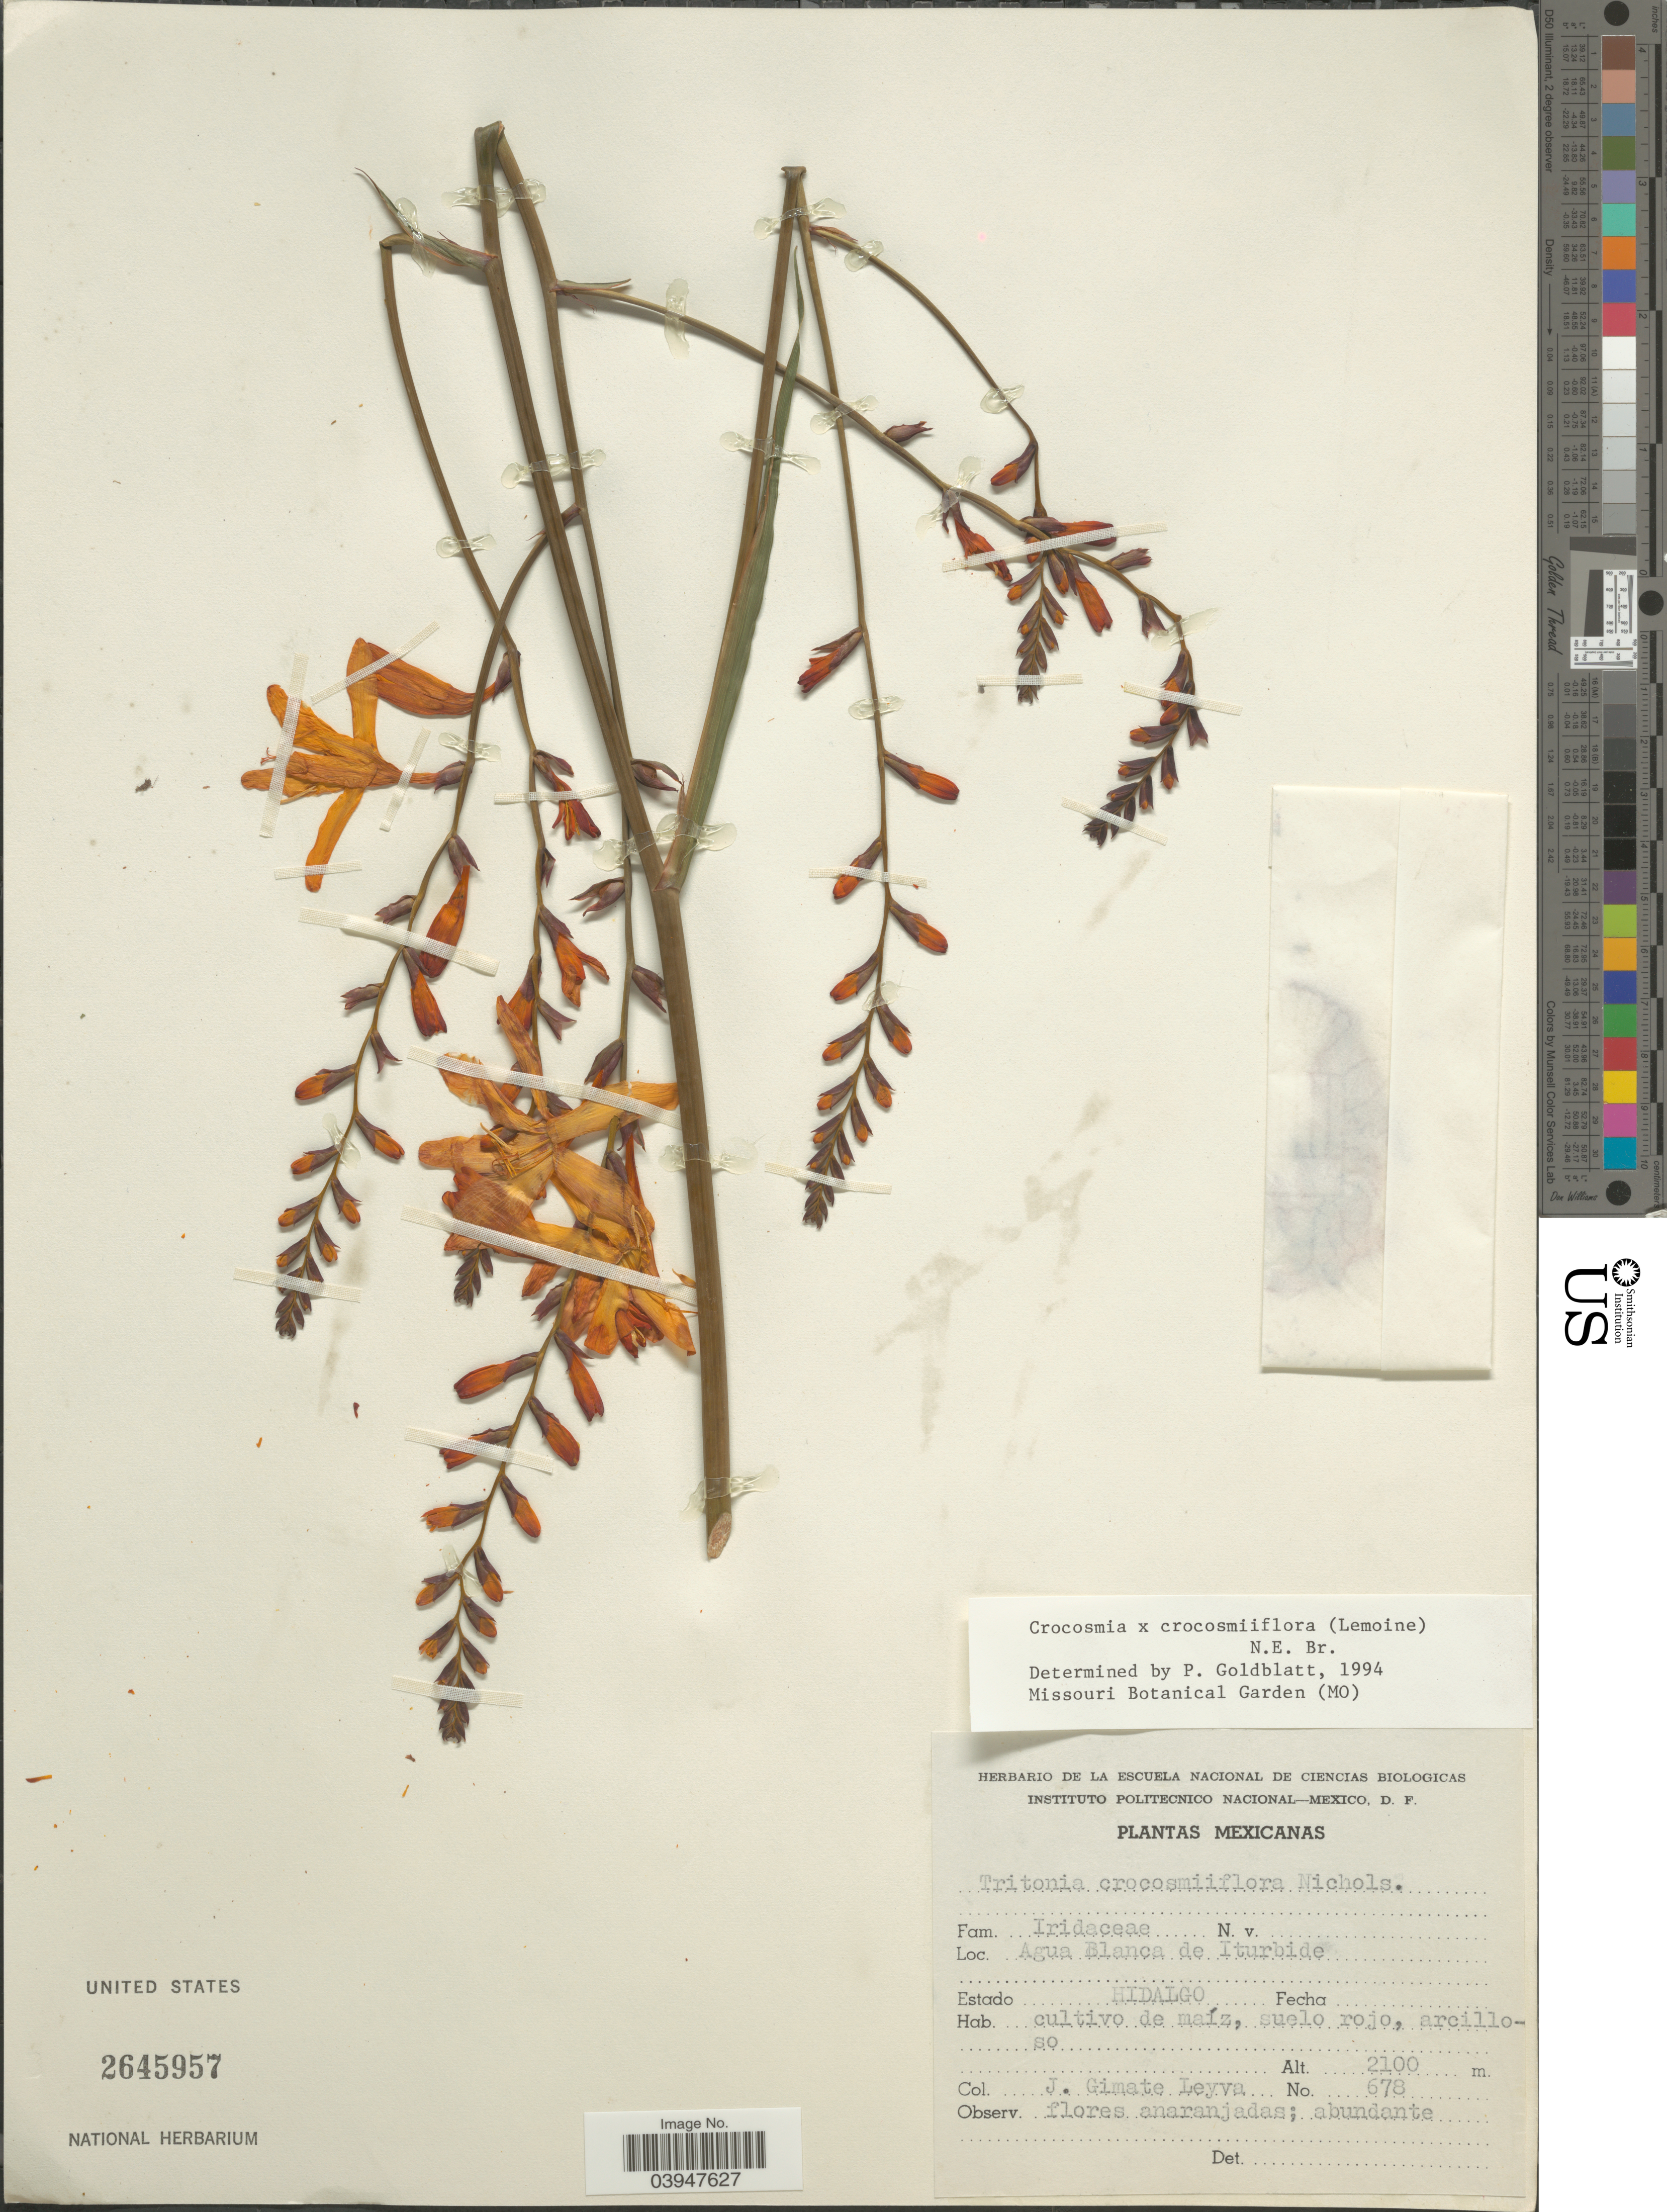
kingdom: Plantae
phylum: Tracheophyta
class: Liliopsida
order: Asparagales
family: Iridaceae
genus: Crocosmia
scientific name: Crocosmia x crocosmiiflora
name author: (Lemoine) N.E. Br.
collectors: J. Gimate L.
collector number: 678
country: Mexico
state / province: Hidalgo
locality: Agua Blanca de Iturbide.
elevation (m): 2100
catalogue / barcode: US 2645957